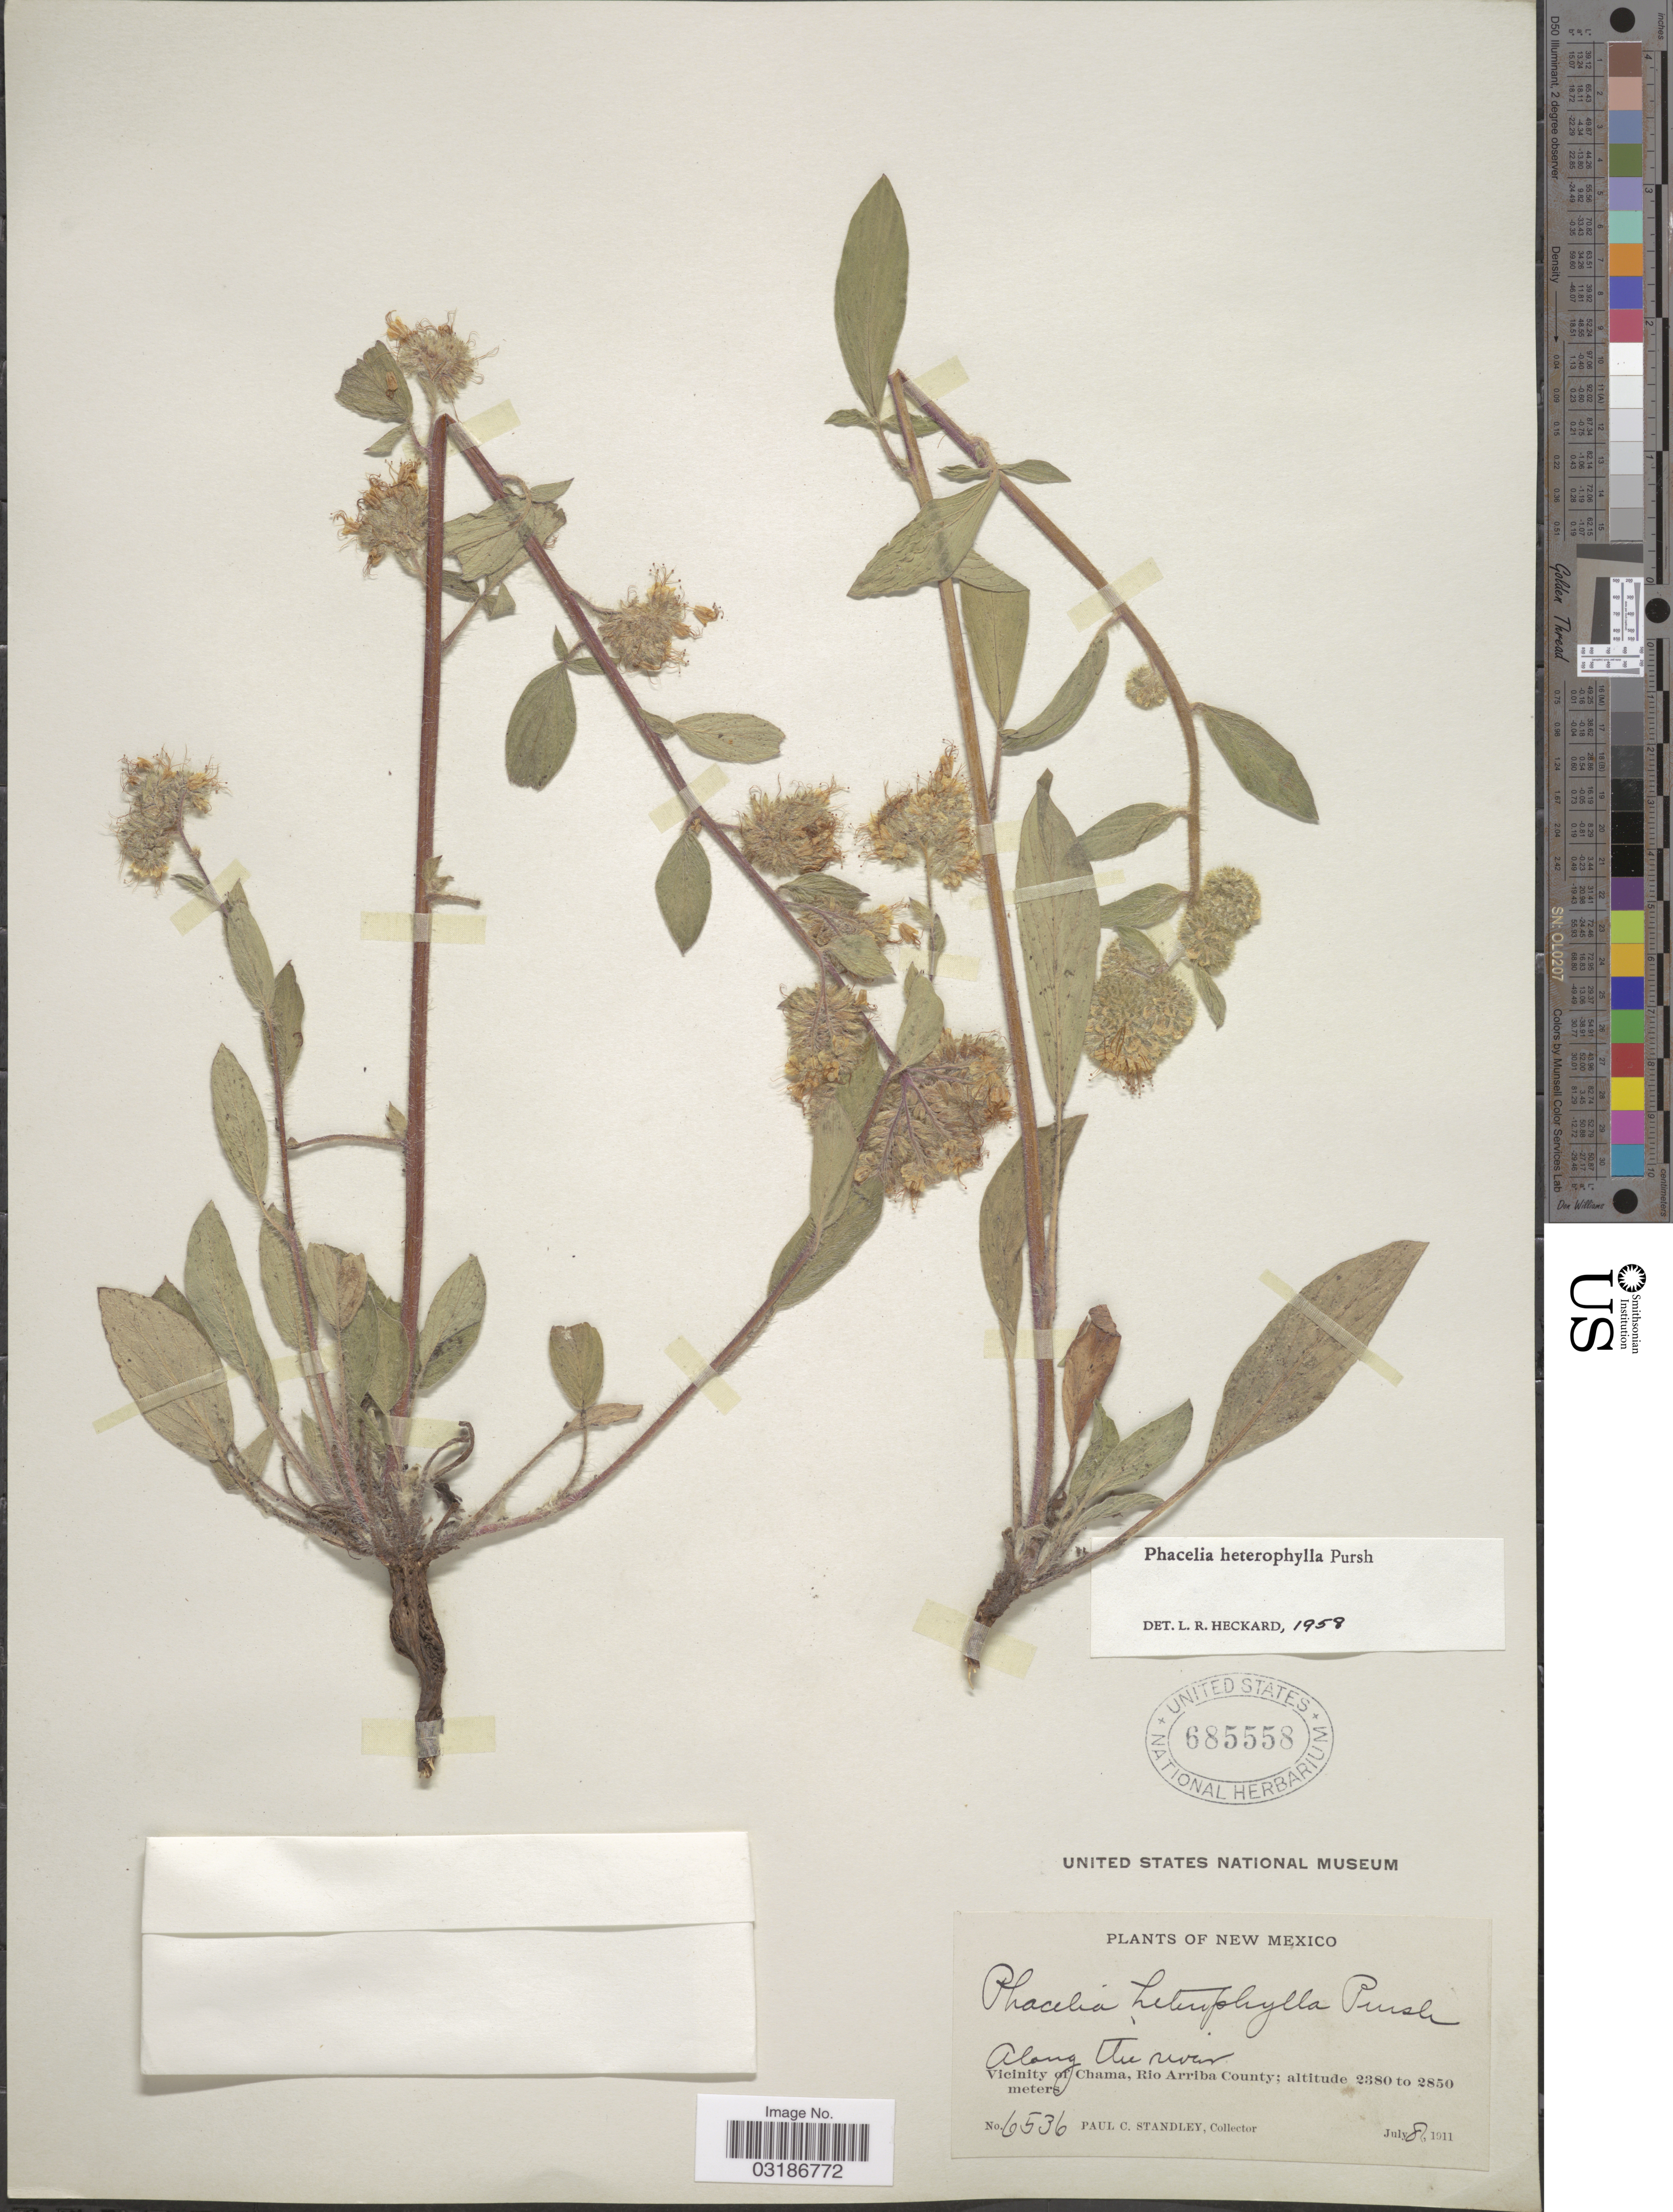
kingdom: Plantae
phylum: Tracheophyta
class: Magnoliopsida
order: Boraginales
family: Hydrophyllaceae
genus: Phacelia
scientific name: Phacelia heterophylla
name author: Pursh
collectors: P. C. Standley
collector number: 6536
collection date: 1911-07-08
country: United States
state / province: New Mexico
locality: Along the river. Vicinity of Chama, Rio Arriba County.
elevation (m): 2380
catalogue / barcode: US 685558